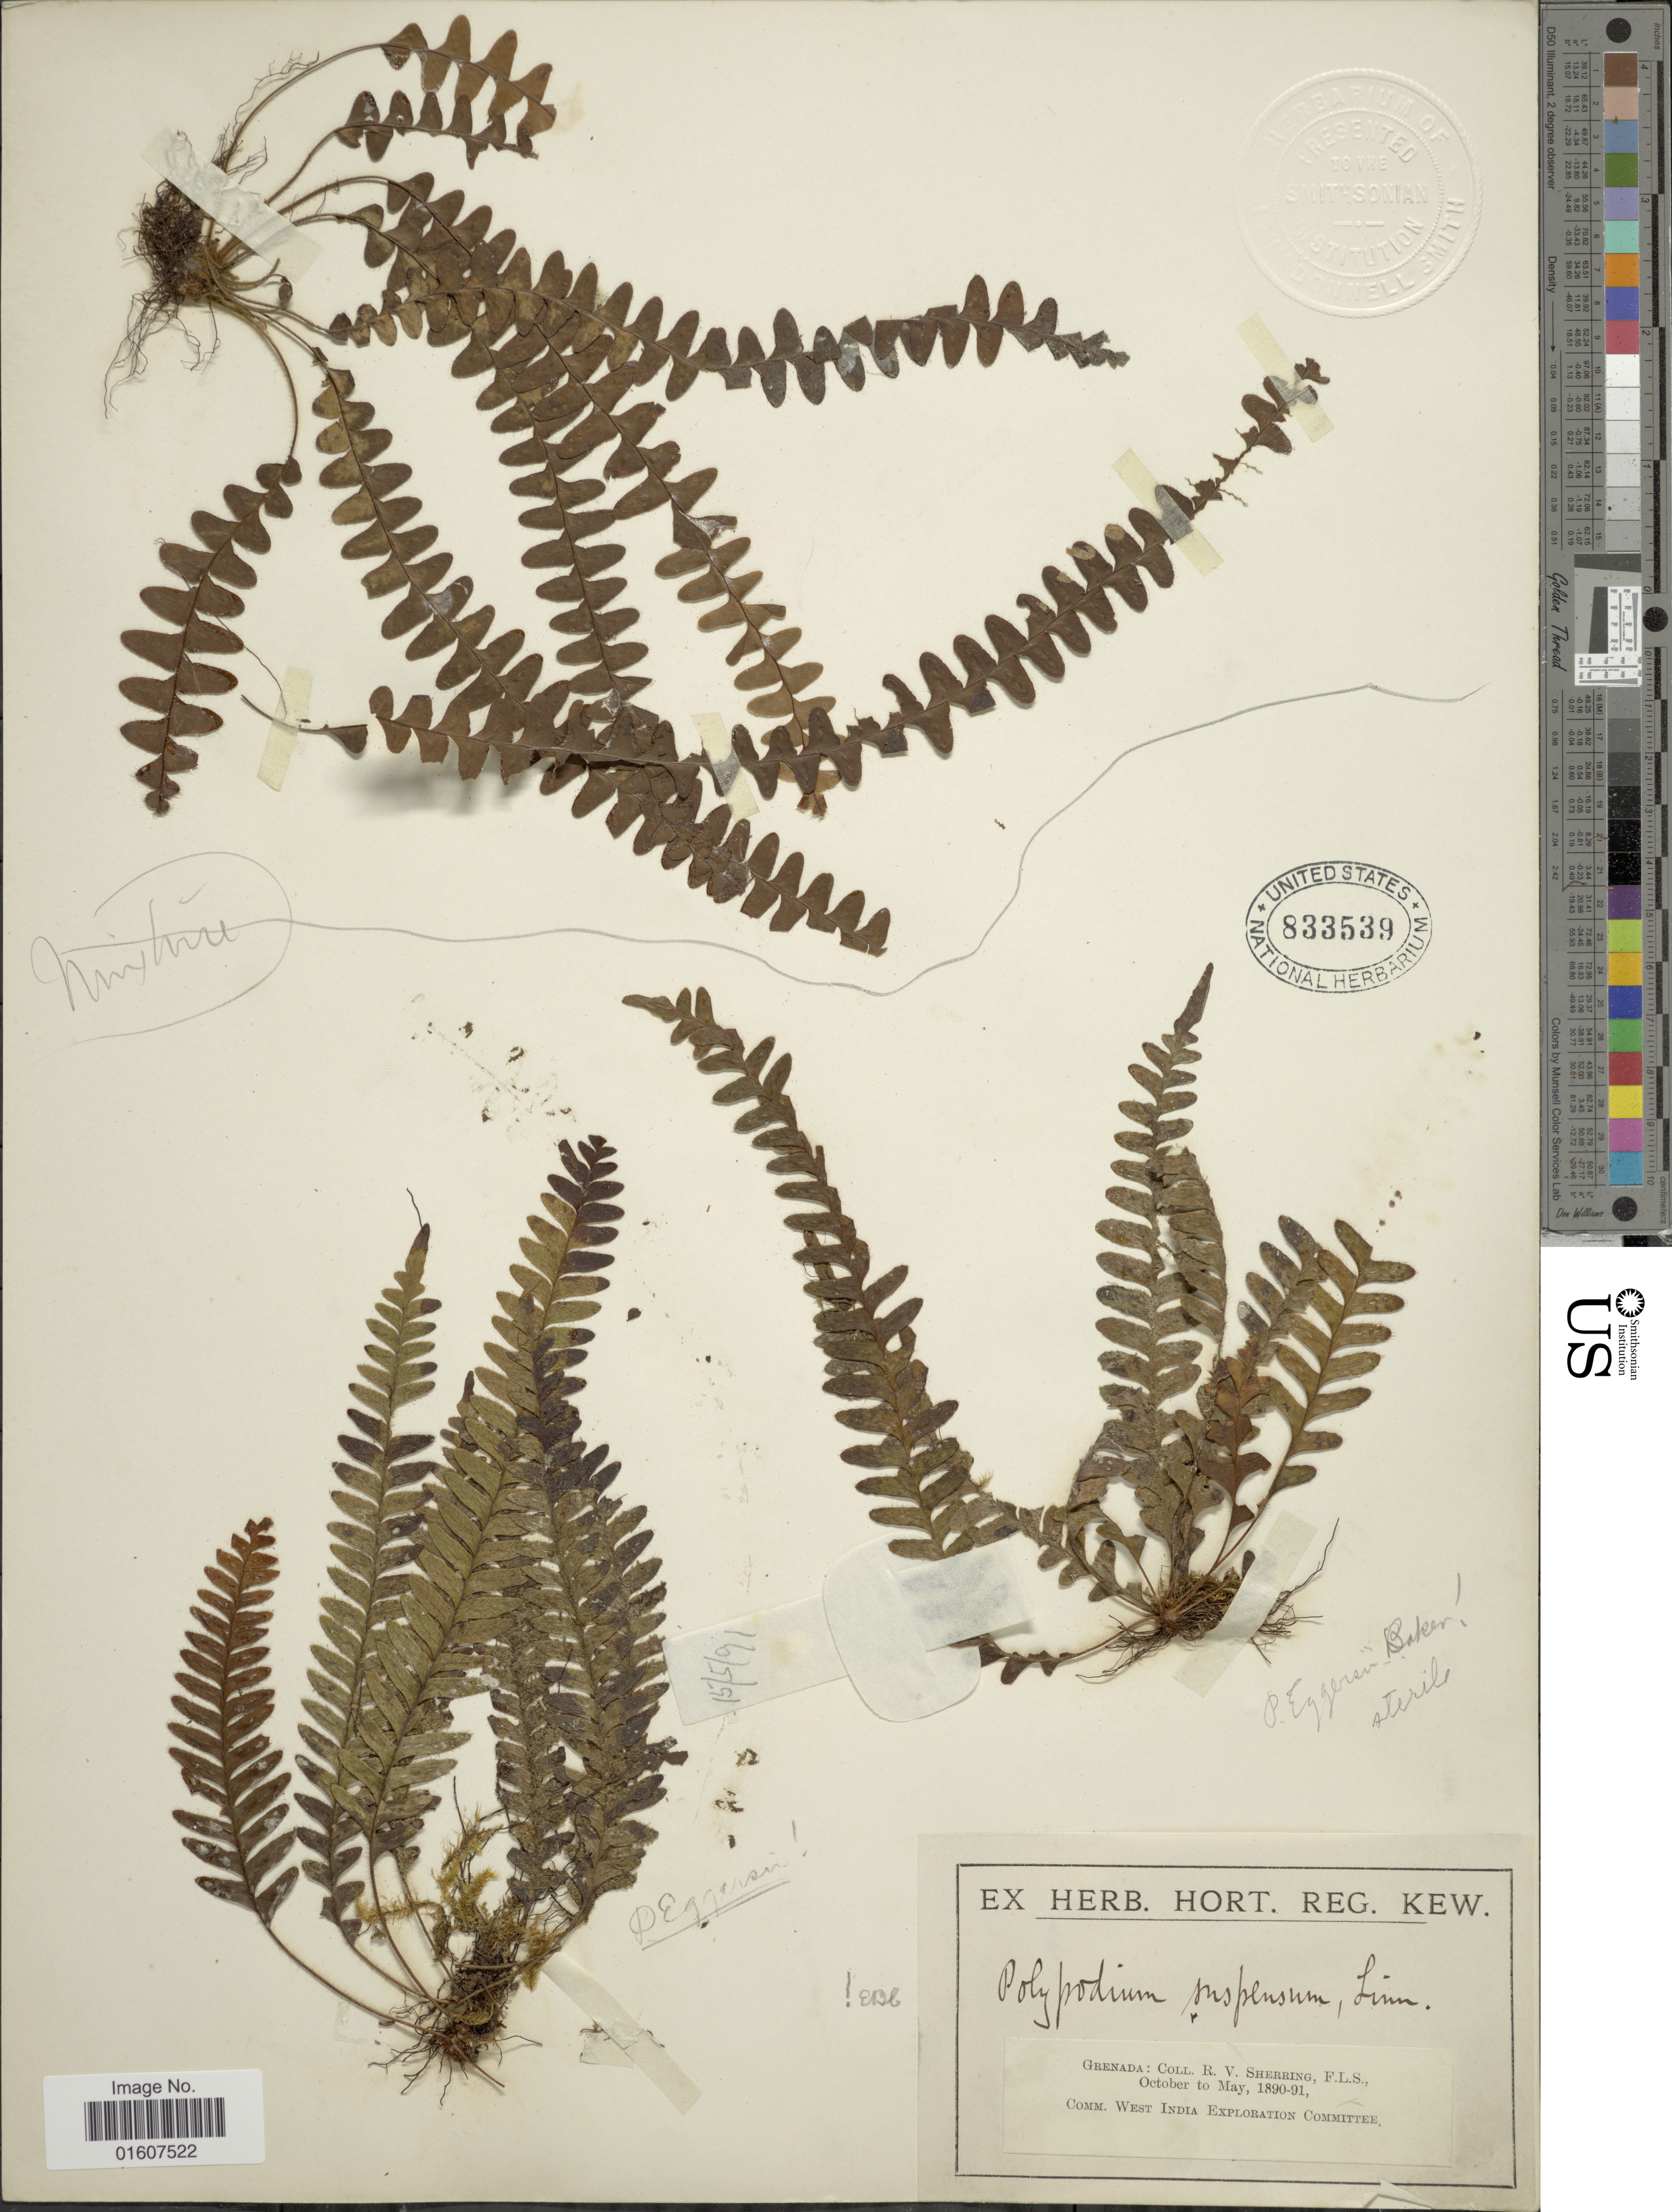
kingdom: Plantae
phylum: Tracheophyta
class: Polypodiopsida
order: Polypodiales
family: Polypodiaceae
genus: Terpsichore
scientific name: Terpsichore eggersii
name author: (Baker ex Hook.) A.R. Sm.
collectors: R. Sherring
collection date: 1890-10/1891-05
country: Grenada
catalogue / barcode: US 833539